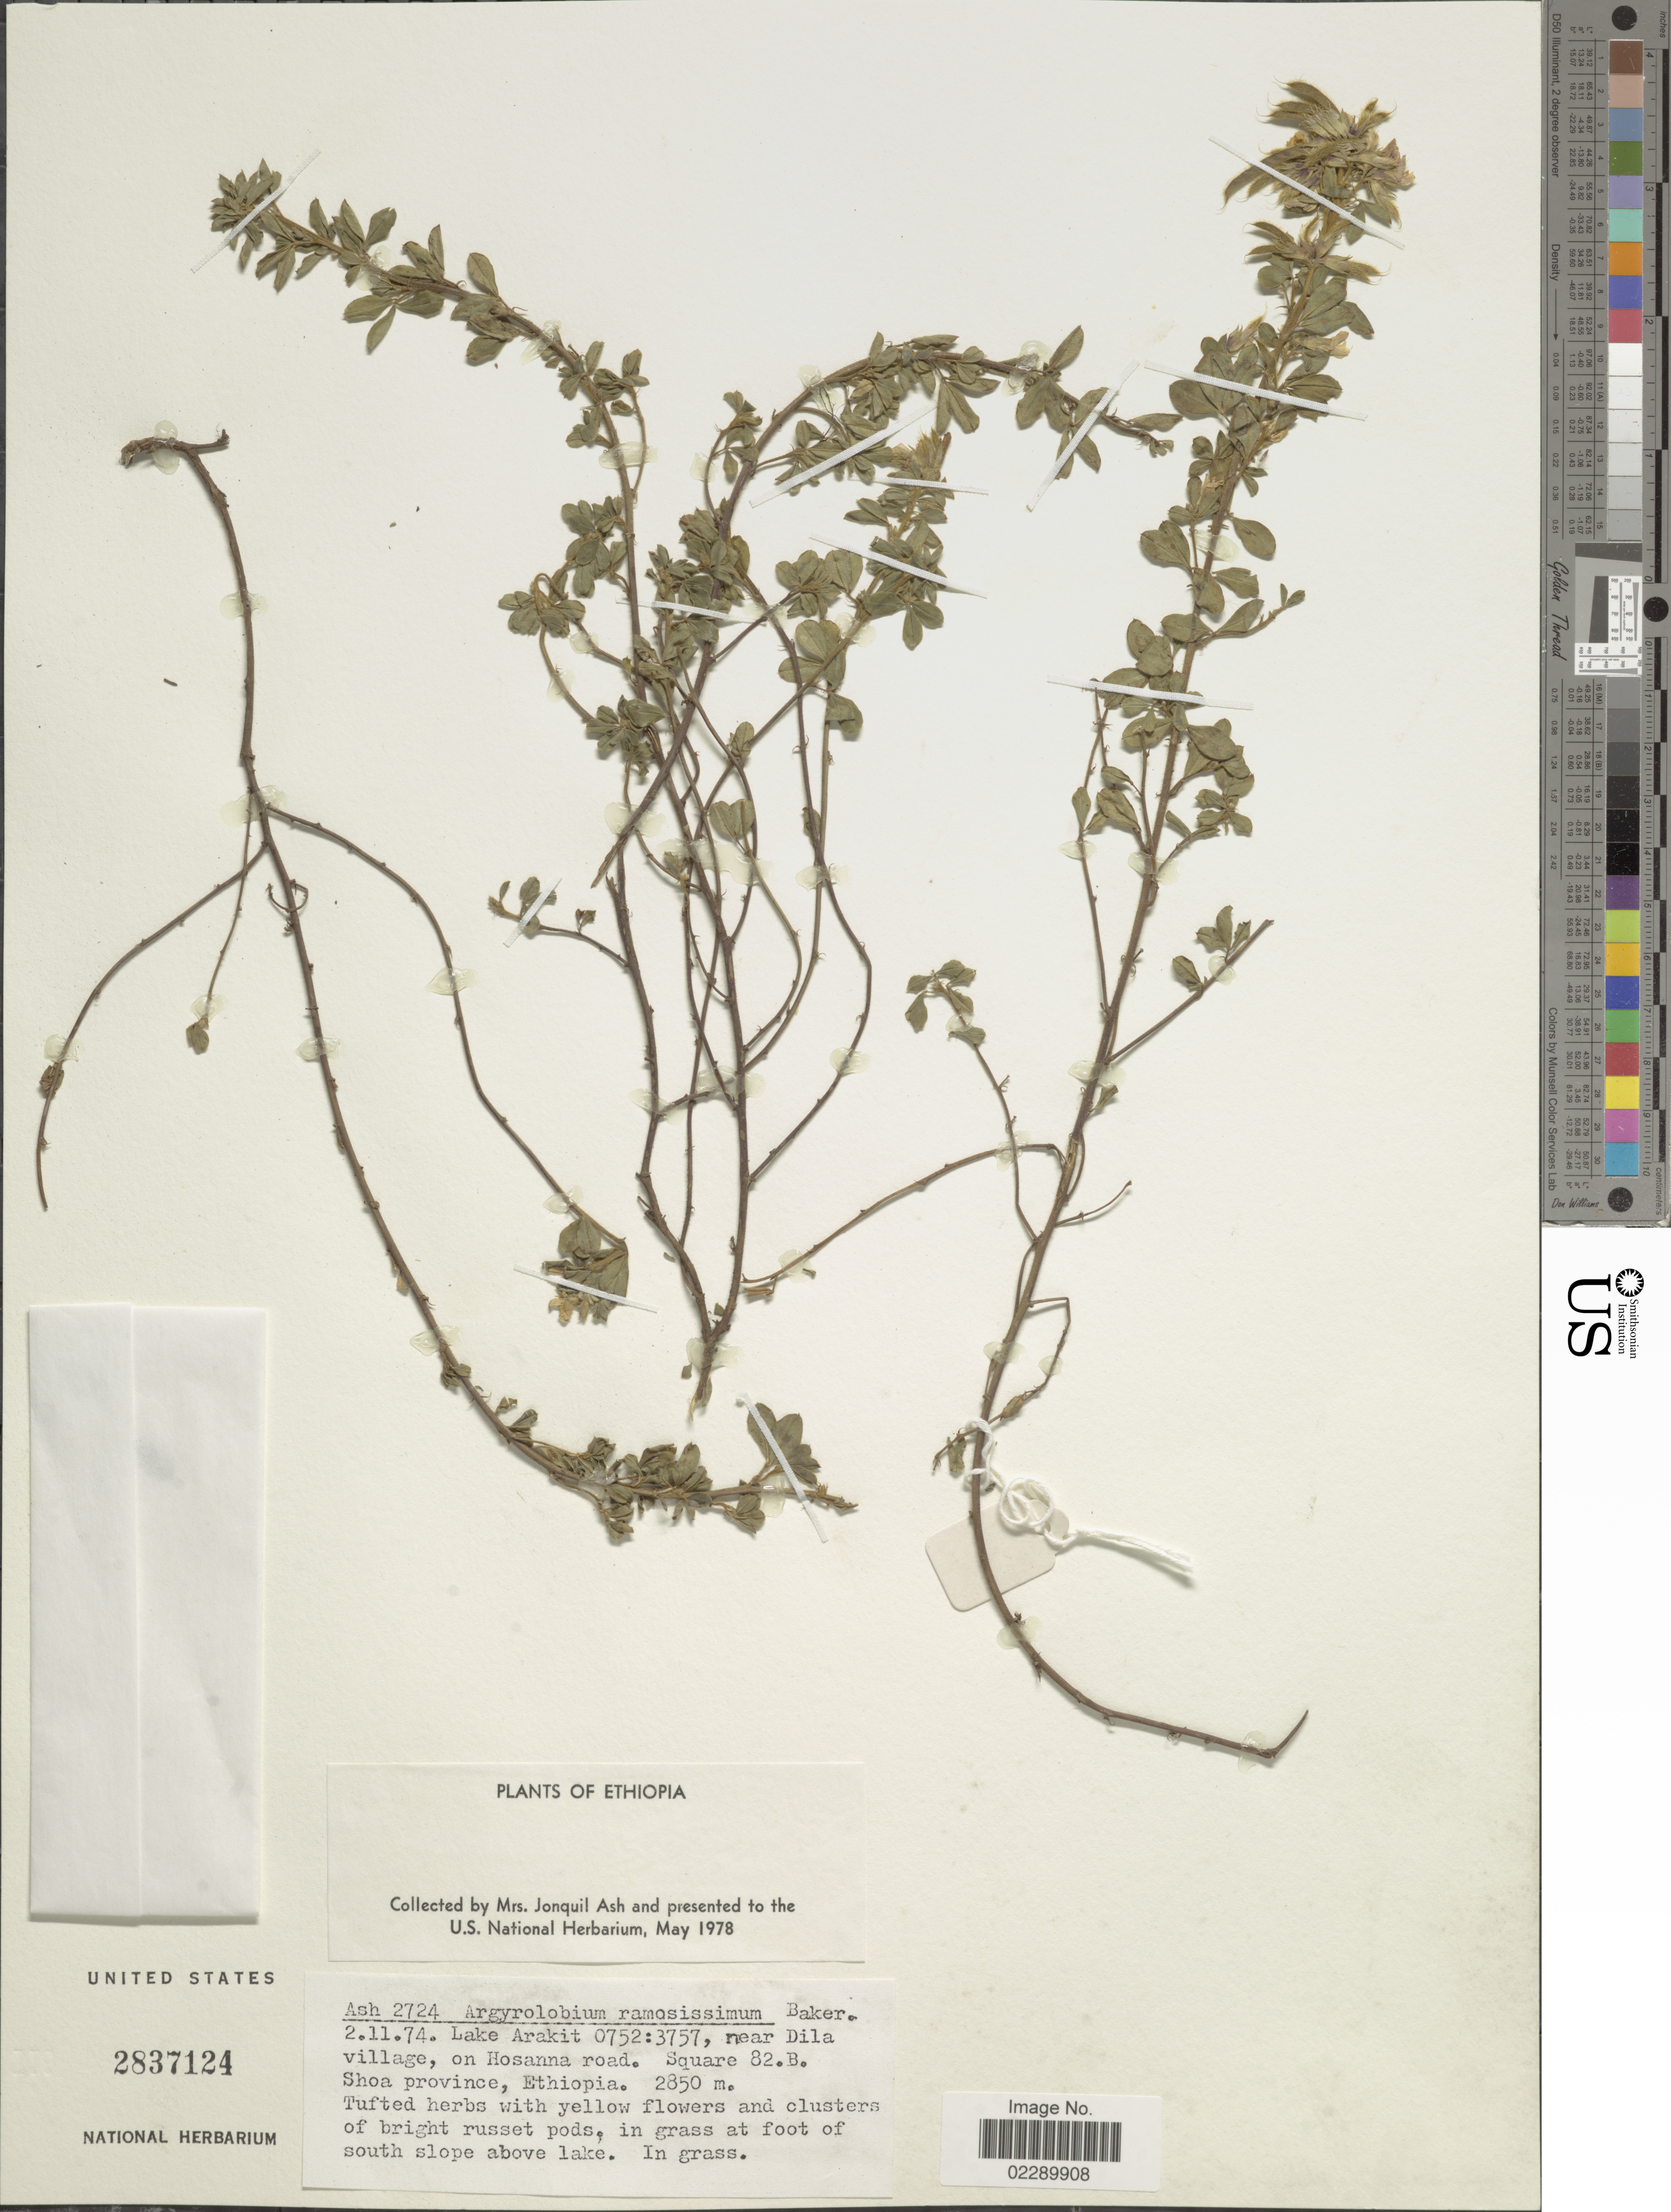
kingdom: Plantae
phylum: Tracheophyta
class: Magnoliopsida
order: Fabales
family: Fabaceae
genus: Argyrolobium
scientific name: Argyrolobium ramosissimum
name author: Baker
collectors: J. Ash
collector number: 2724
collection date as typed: Transcribed d/m/y: 2/11/74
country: Ethiopia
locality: Lake Arakit 0752:3757, near Dila village, on Hosanna road. Square 82.B. Shoa province, Ethiopia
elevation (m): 2850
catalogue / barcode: US 2837124